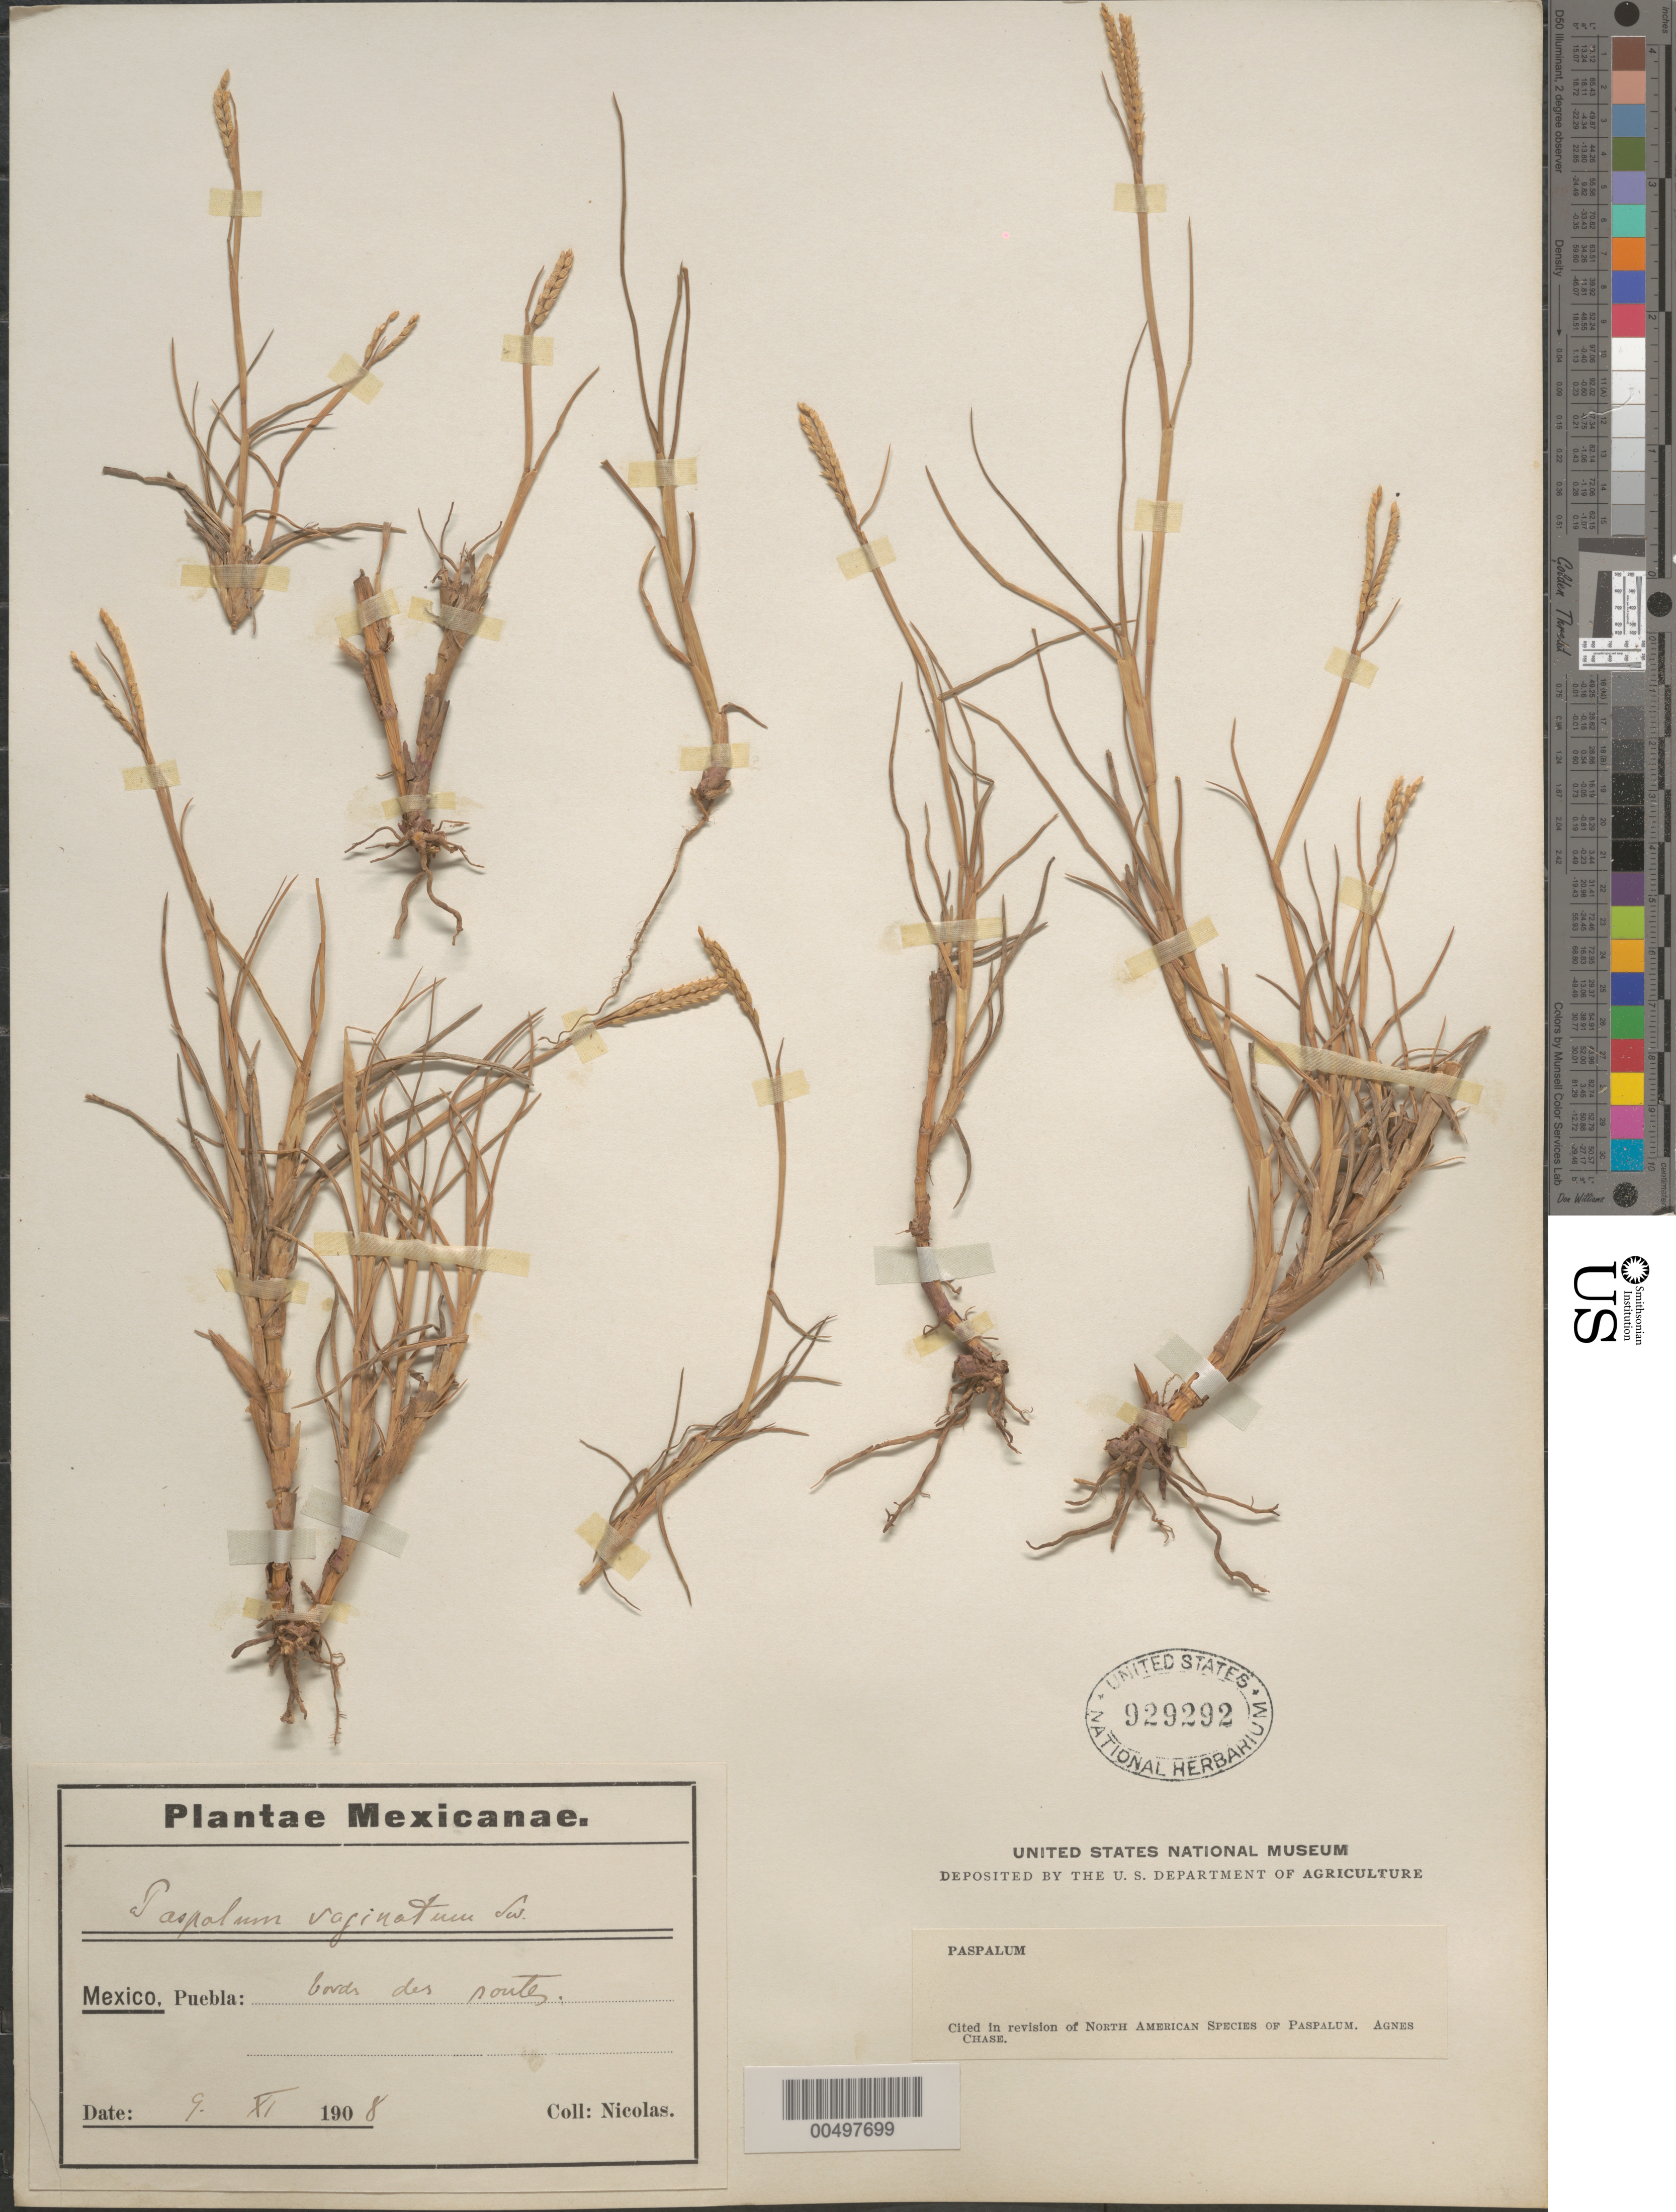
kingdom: Plantae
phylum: Tracheophyta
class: Liliopsida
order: Poales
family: Poaceae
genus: Paspalum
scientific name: Paspalum distichum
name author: L.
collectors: -. Nicolas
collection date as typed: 9 Nov 1908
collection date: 1908-11-09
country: Mexico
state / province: Puebla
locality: Bords des routes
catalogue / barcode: US 929292